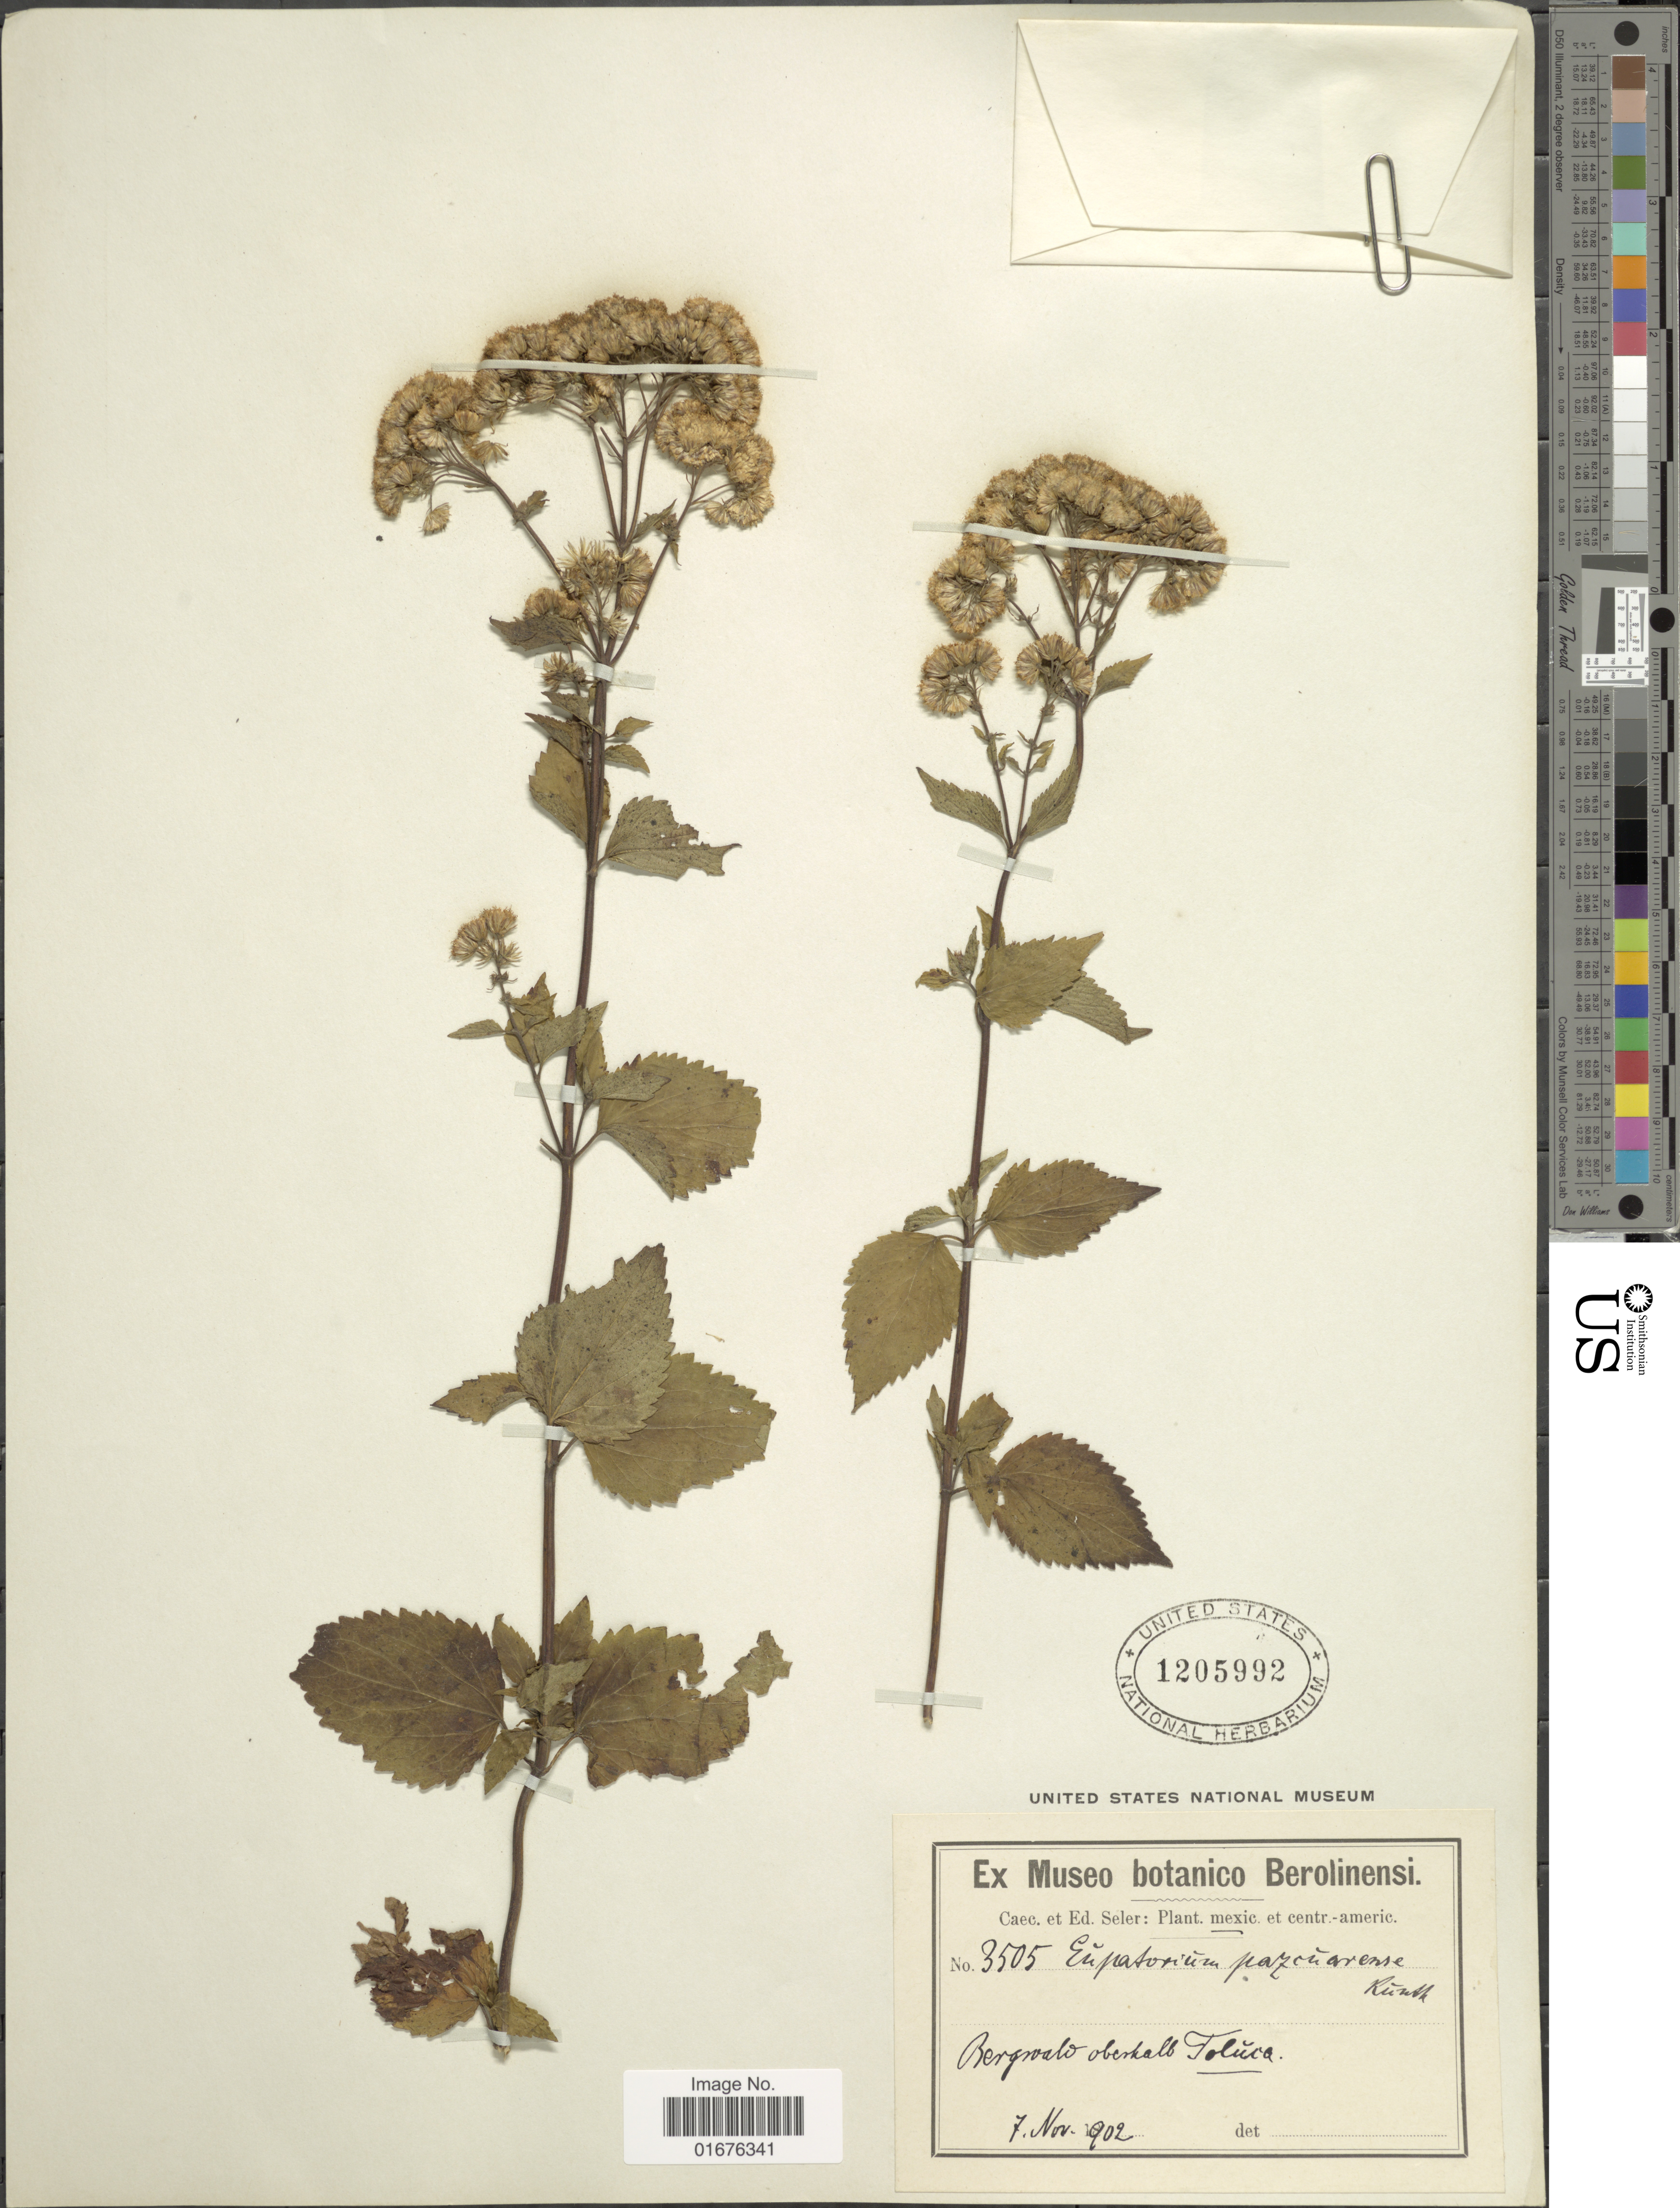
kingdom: Plantae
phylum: Tracheophyta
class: Magnoliopsida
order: Asterales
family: Asteraceae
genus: Ageratina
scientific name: Ageratina pazcuarensis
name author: (Kunth) R.M. King & H. Rob.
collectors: ex Caec. et Ed Seler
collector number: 3505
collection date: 1902-11-07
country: Mexico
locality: Bergwald oberhalb Toluca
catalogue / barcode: US 1205992